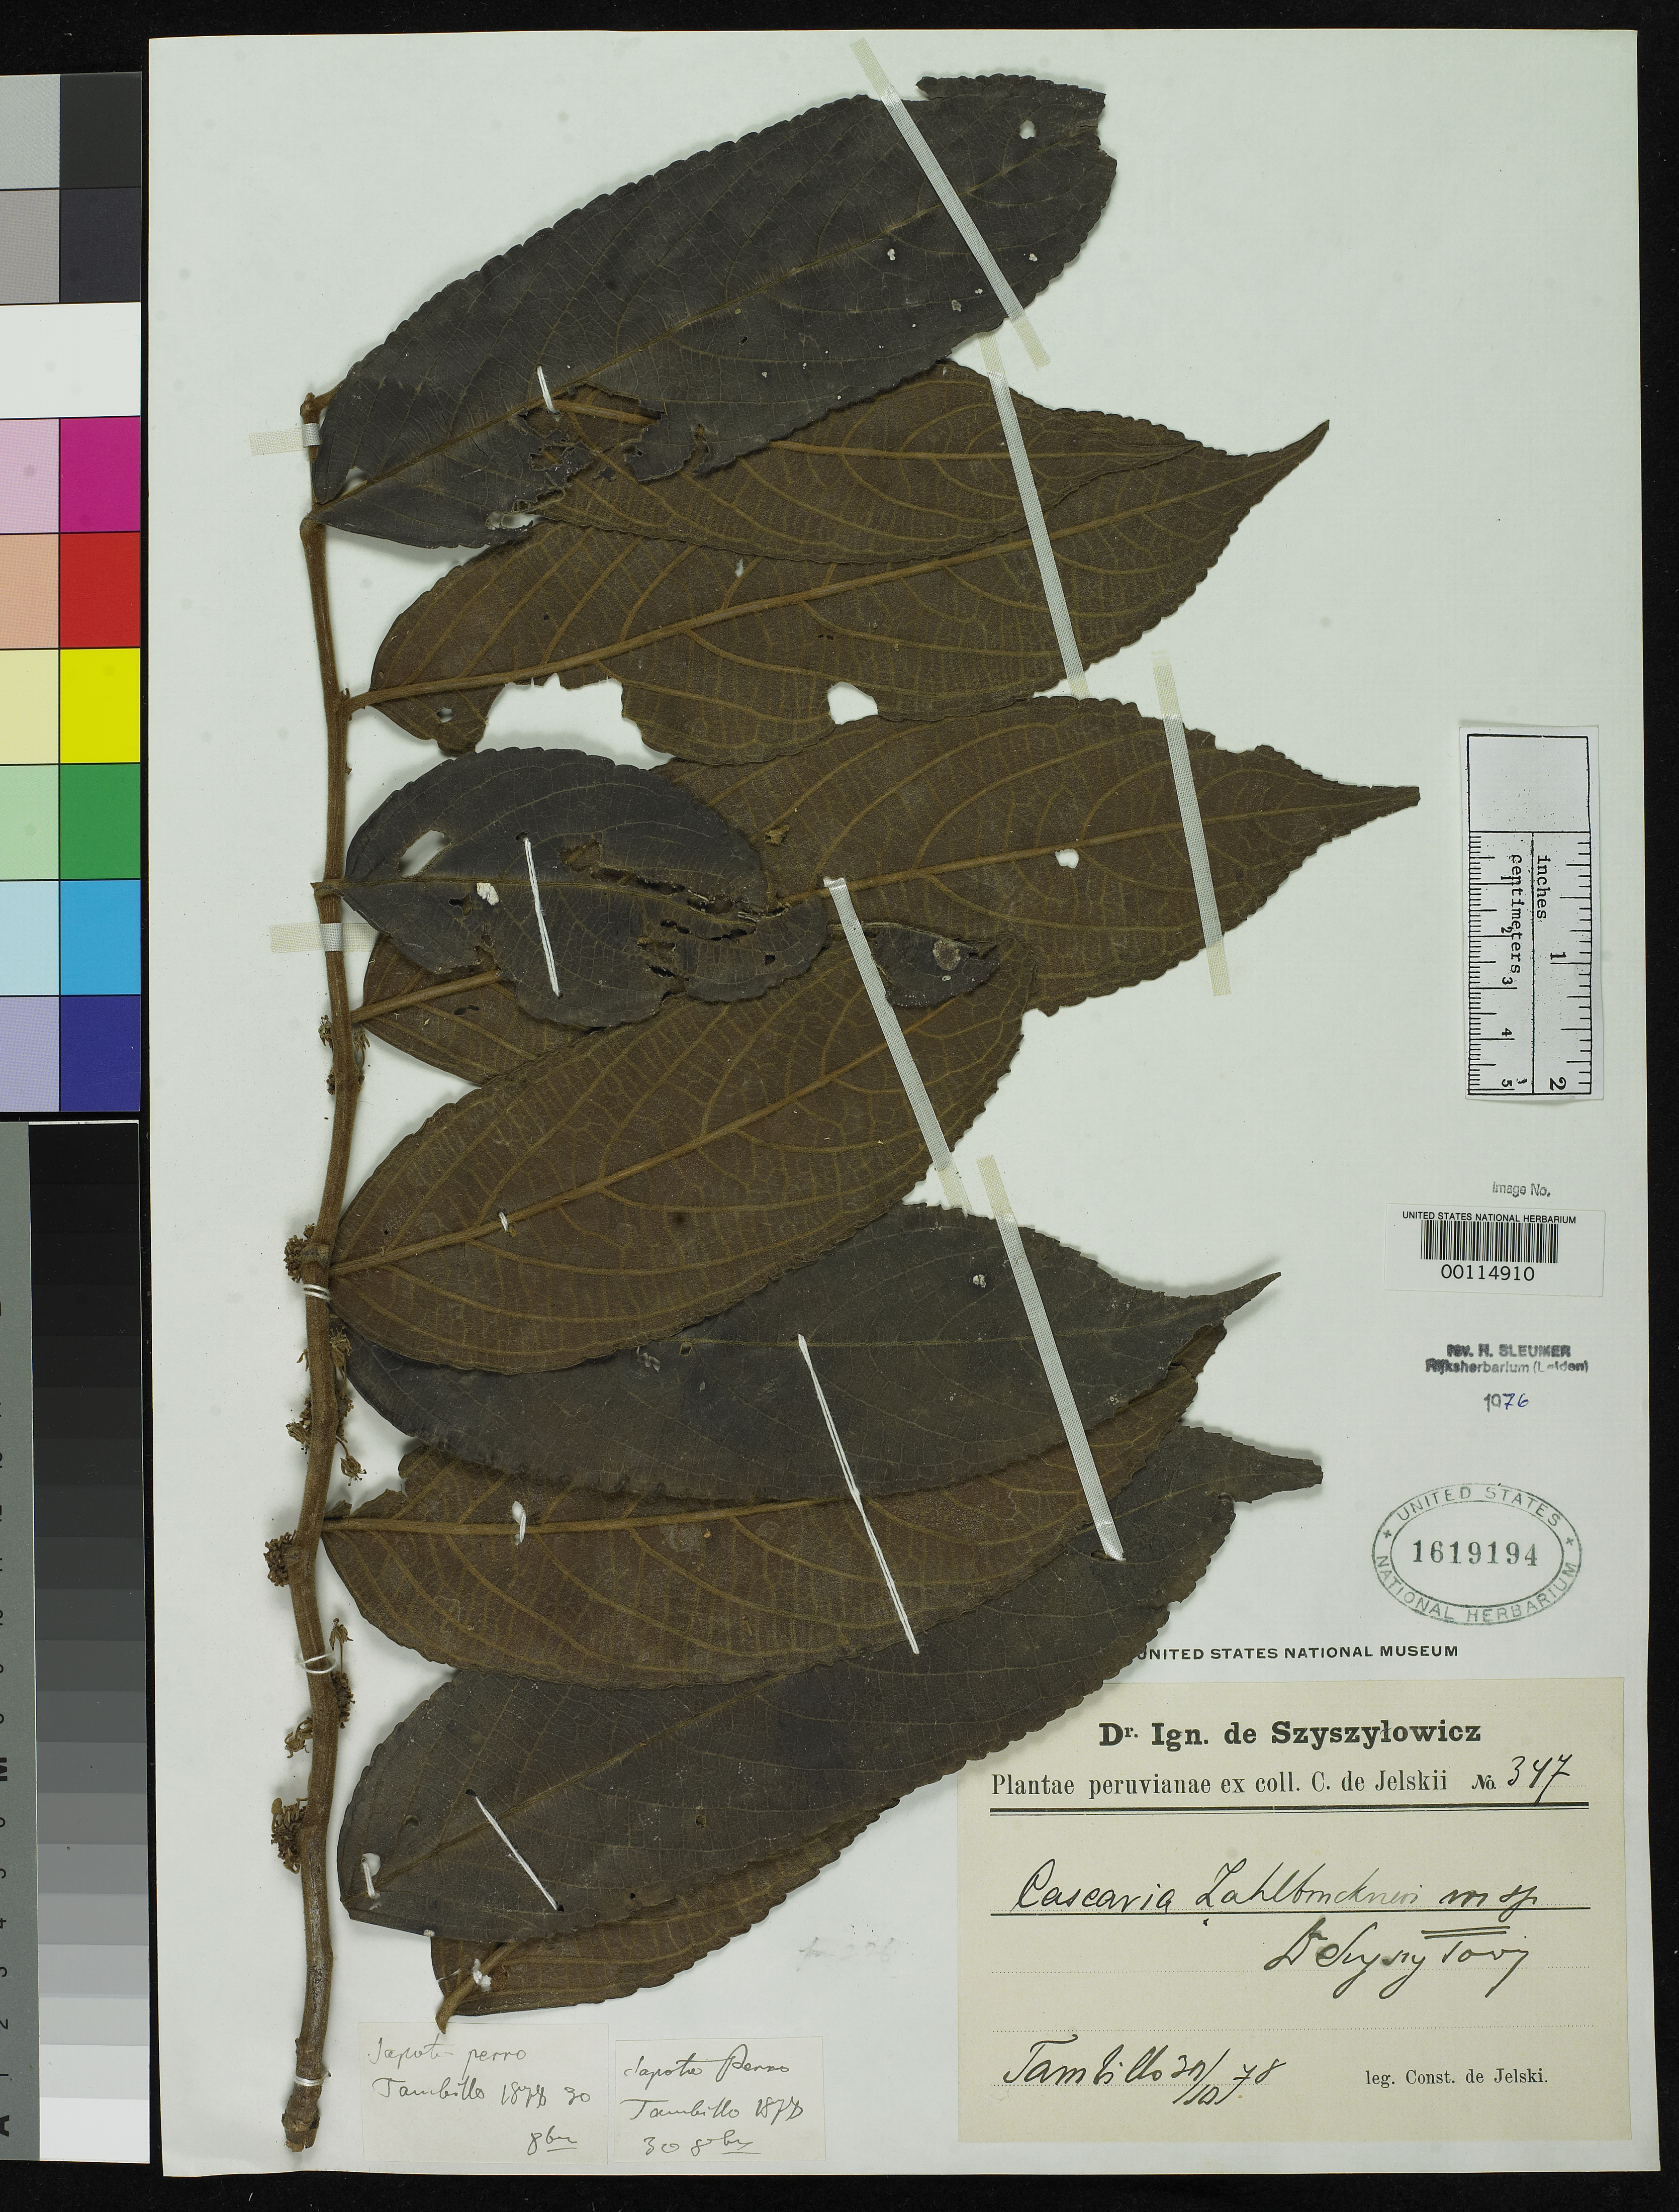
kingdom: Plantae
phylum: Tracheophyta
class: Magnoliopsida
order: Malpighiales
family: Salicaceae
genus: Casearia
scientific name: Casearia zahlbruckneri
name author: Szyszyl.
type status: Type Collection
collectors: C. von Jelski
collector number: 347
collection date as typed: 1878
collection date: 1878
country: Peru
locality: Tambillo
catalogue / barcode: US 1619194